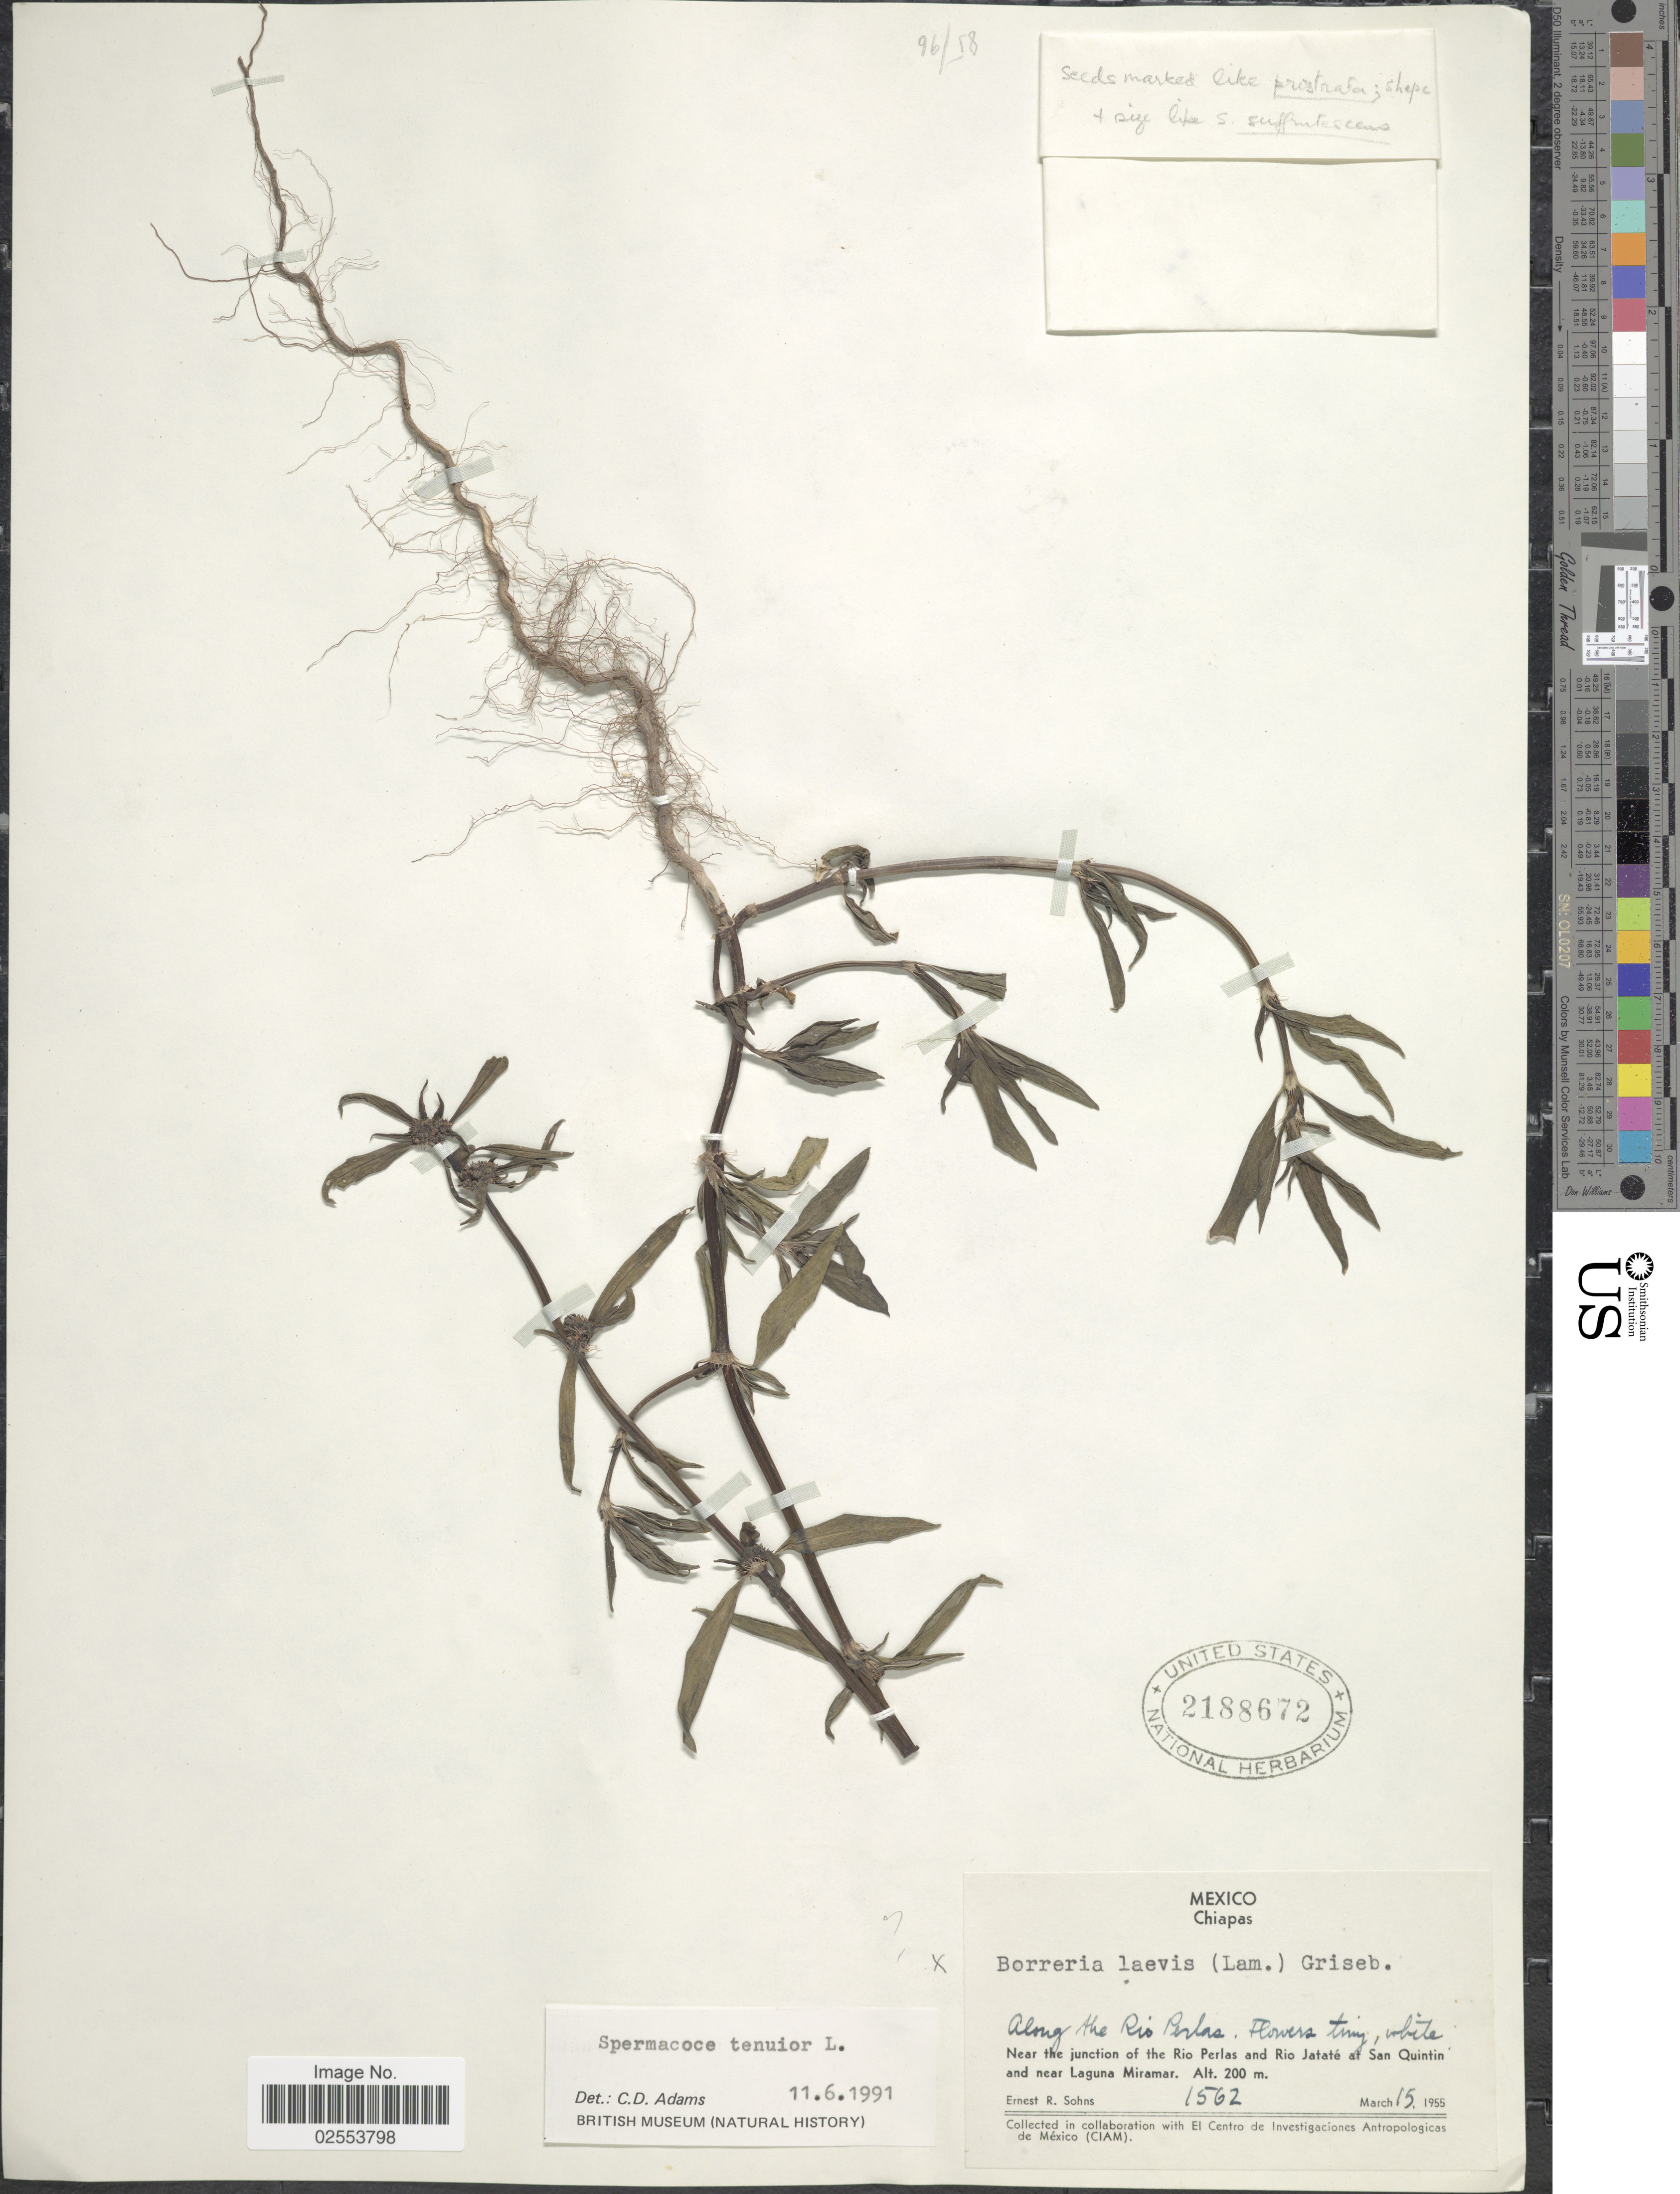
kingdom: Plantae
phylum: Tracheophyta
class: Magnoliopsida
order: Gentianales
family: Rubiaceae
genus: Spermacoce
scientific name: Spermacoce tenuior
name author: L.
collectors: E. R. Sohns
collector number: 1562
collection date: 1955-03-15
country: Mexico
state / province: Chiapas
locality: Along the Rio Perlas, near the junction of the Rio Perlas and Rio Jatate at San Quintin and near Laguna Miramar.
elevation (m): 200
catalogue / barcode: US 2188672